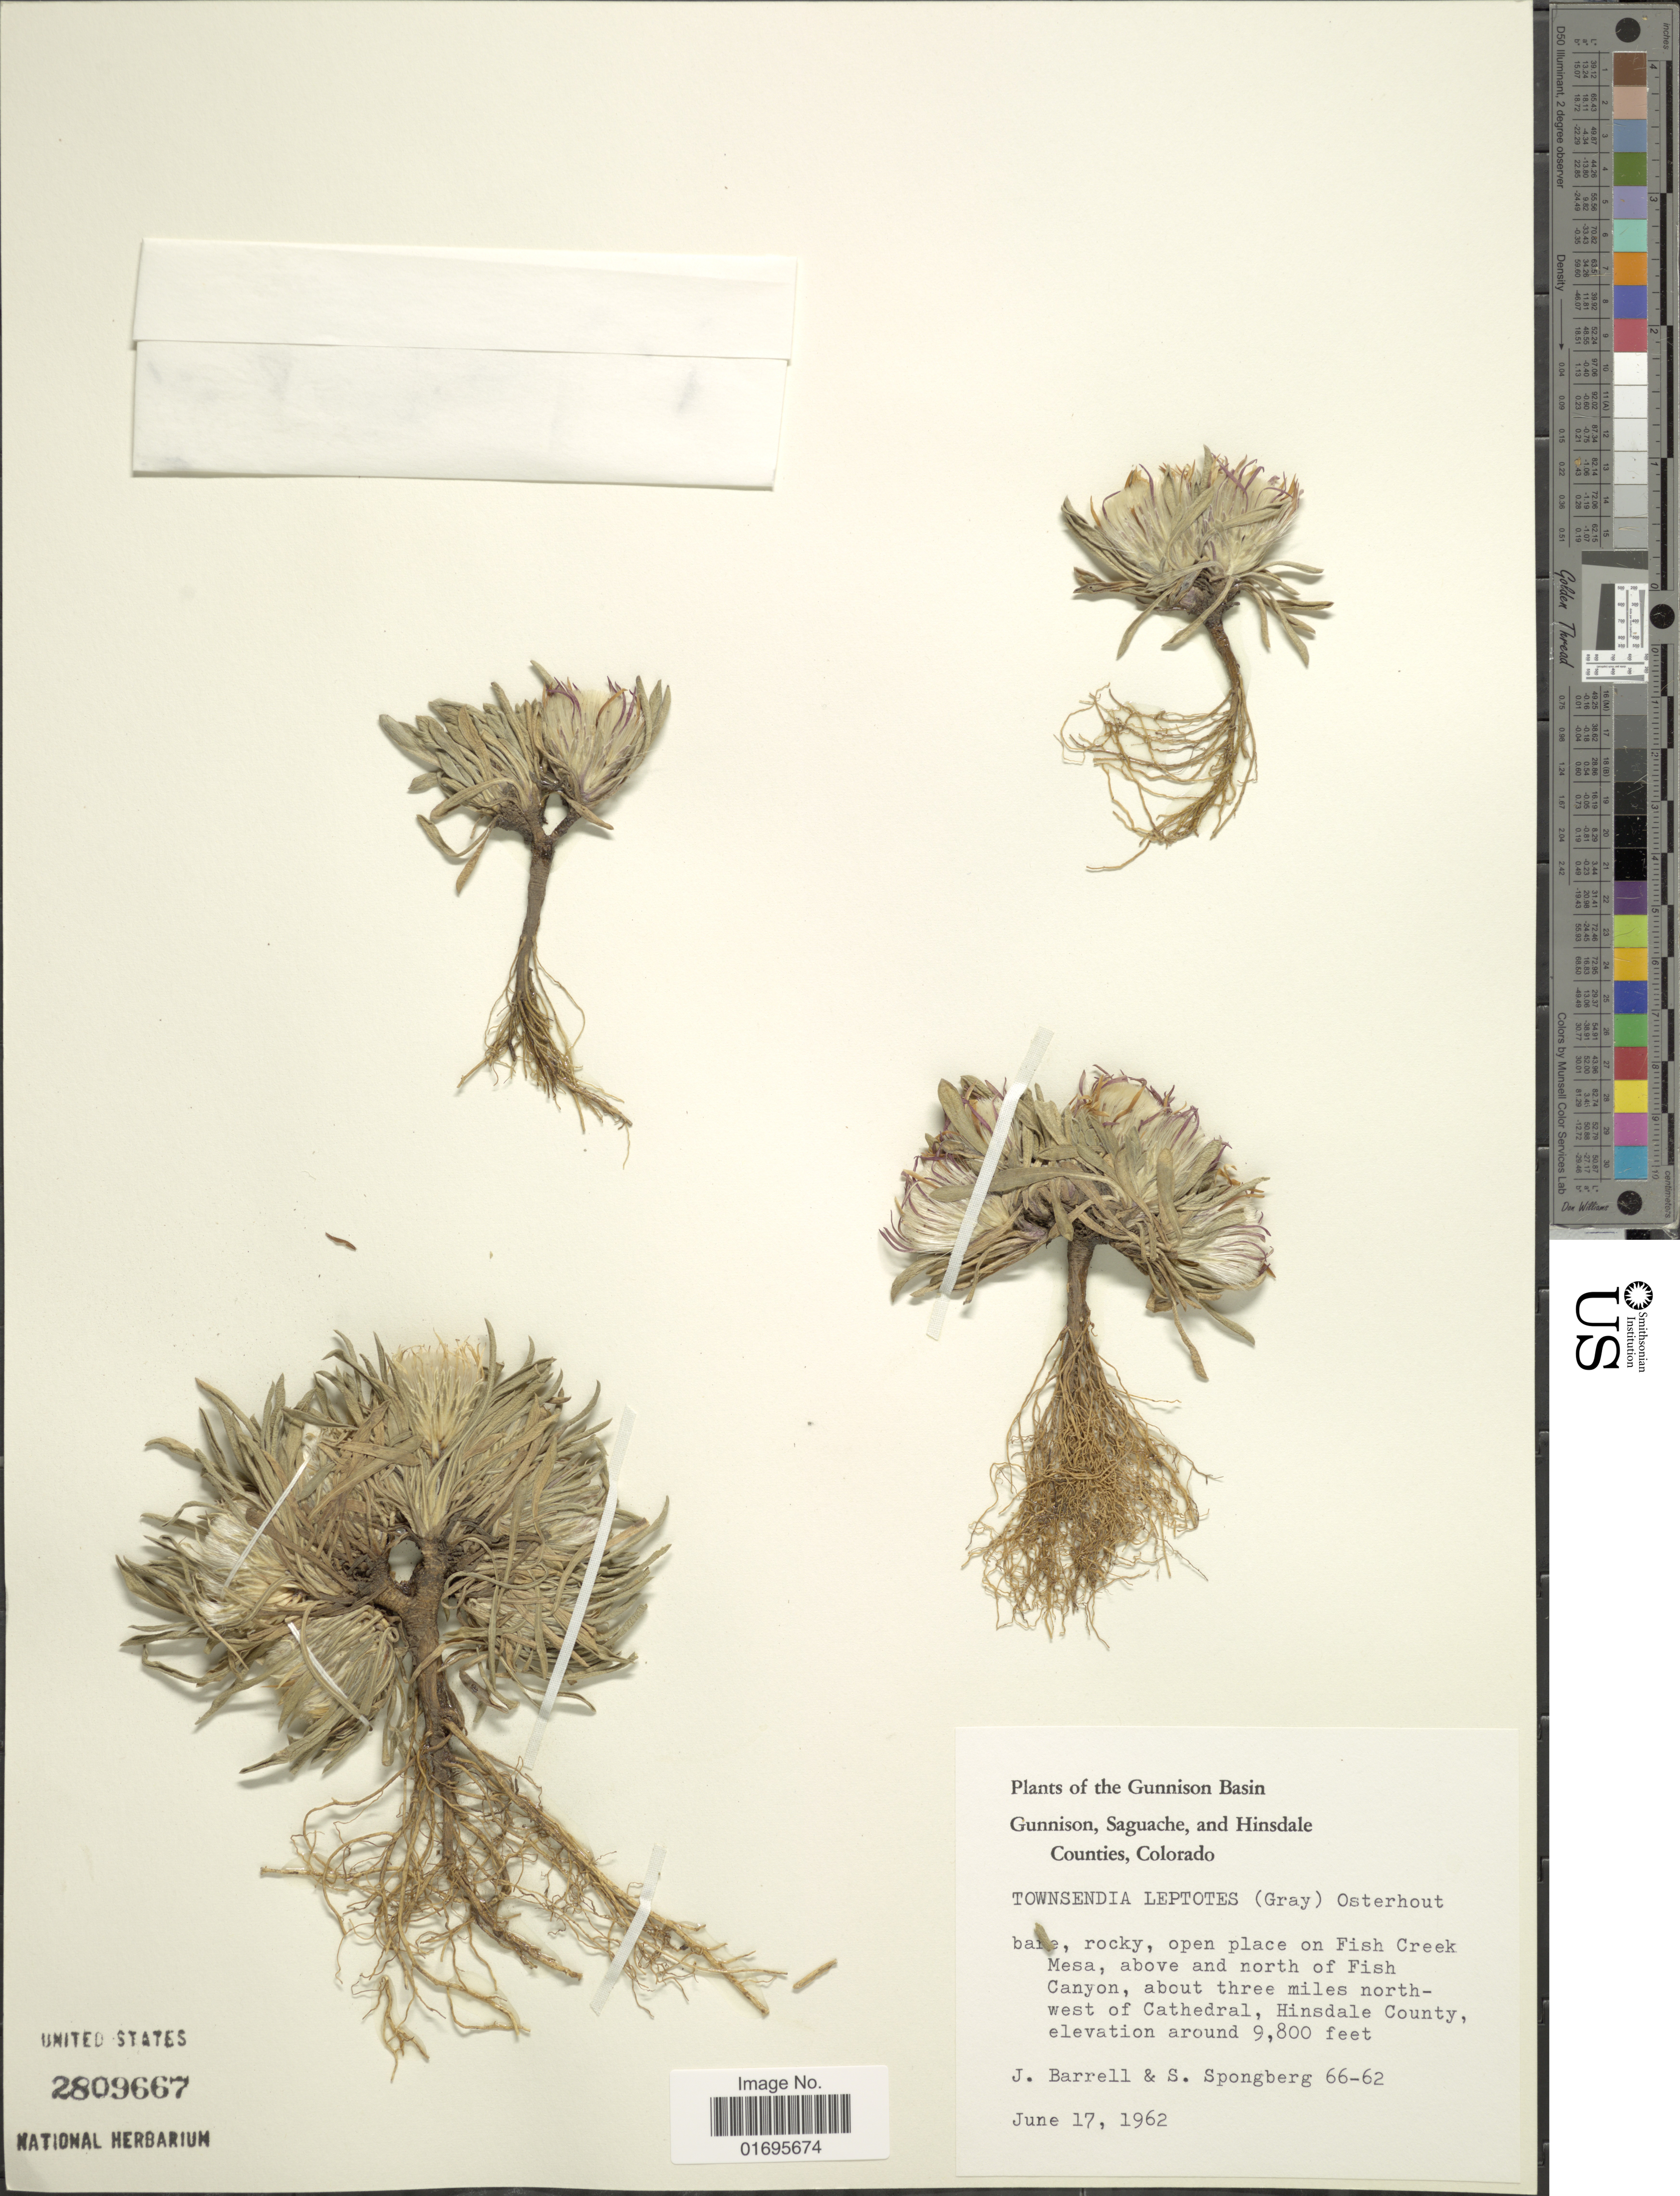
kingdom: Plantae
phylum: Tracheophyta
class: Magnoliopsida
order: Asterales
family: Asteraceae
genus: Townsendia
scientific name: Townsendia leptotes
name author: (A. Gray) Osterh.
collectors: J. Barrell & S. A.Spongberg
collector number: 66-62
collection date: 1962-06-17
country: United States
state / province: Colorado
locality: Gunnison Basin, Gunnison, Saguache, and Hinsdale Counties, bare, rocky, open place on Fish Creek Mesa, above and north of Fish Canyon, about three miles north-west of Cathedral, Hinsdale County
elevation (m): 2987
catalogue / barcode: US 2809667